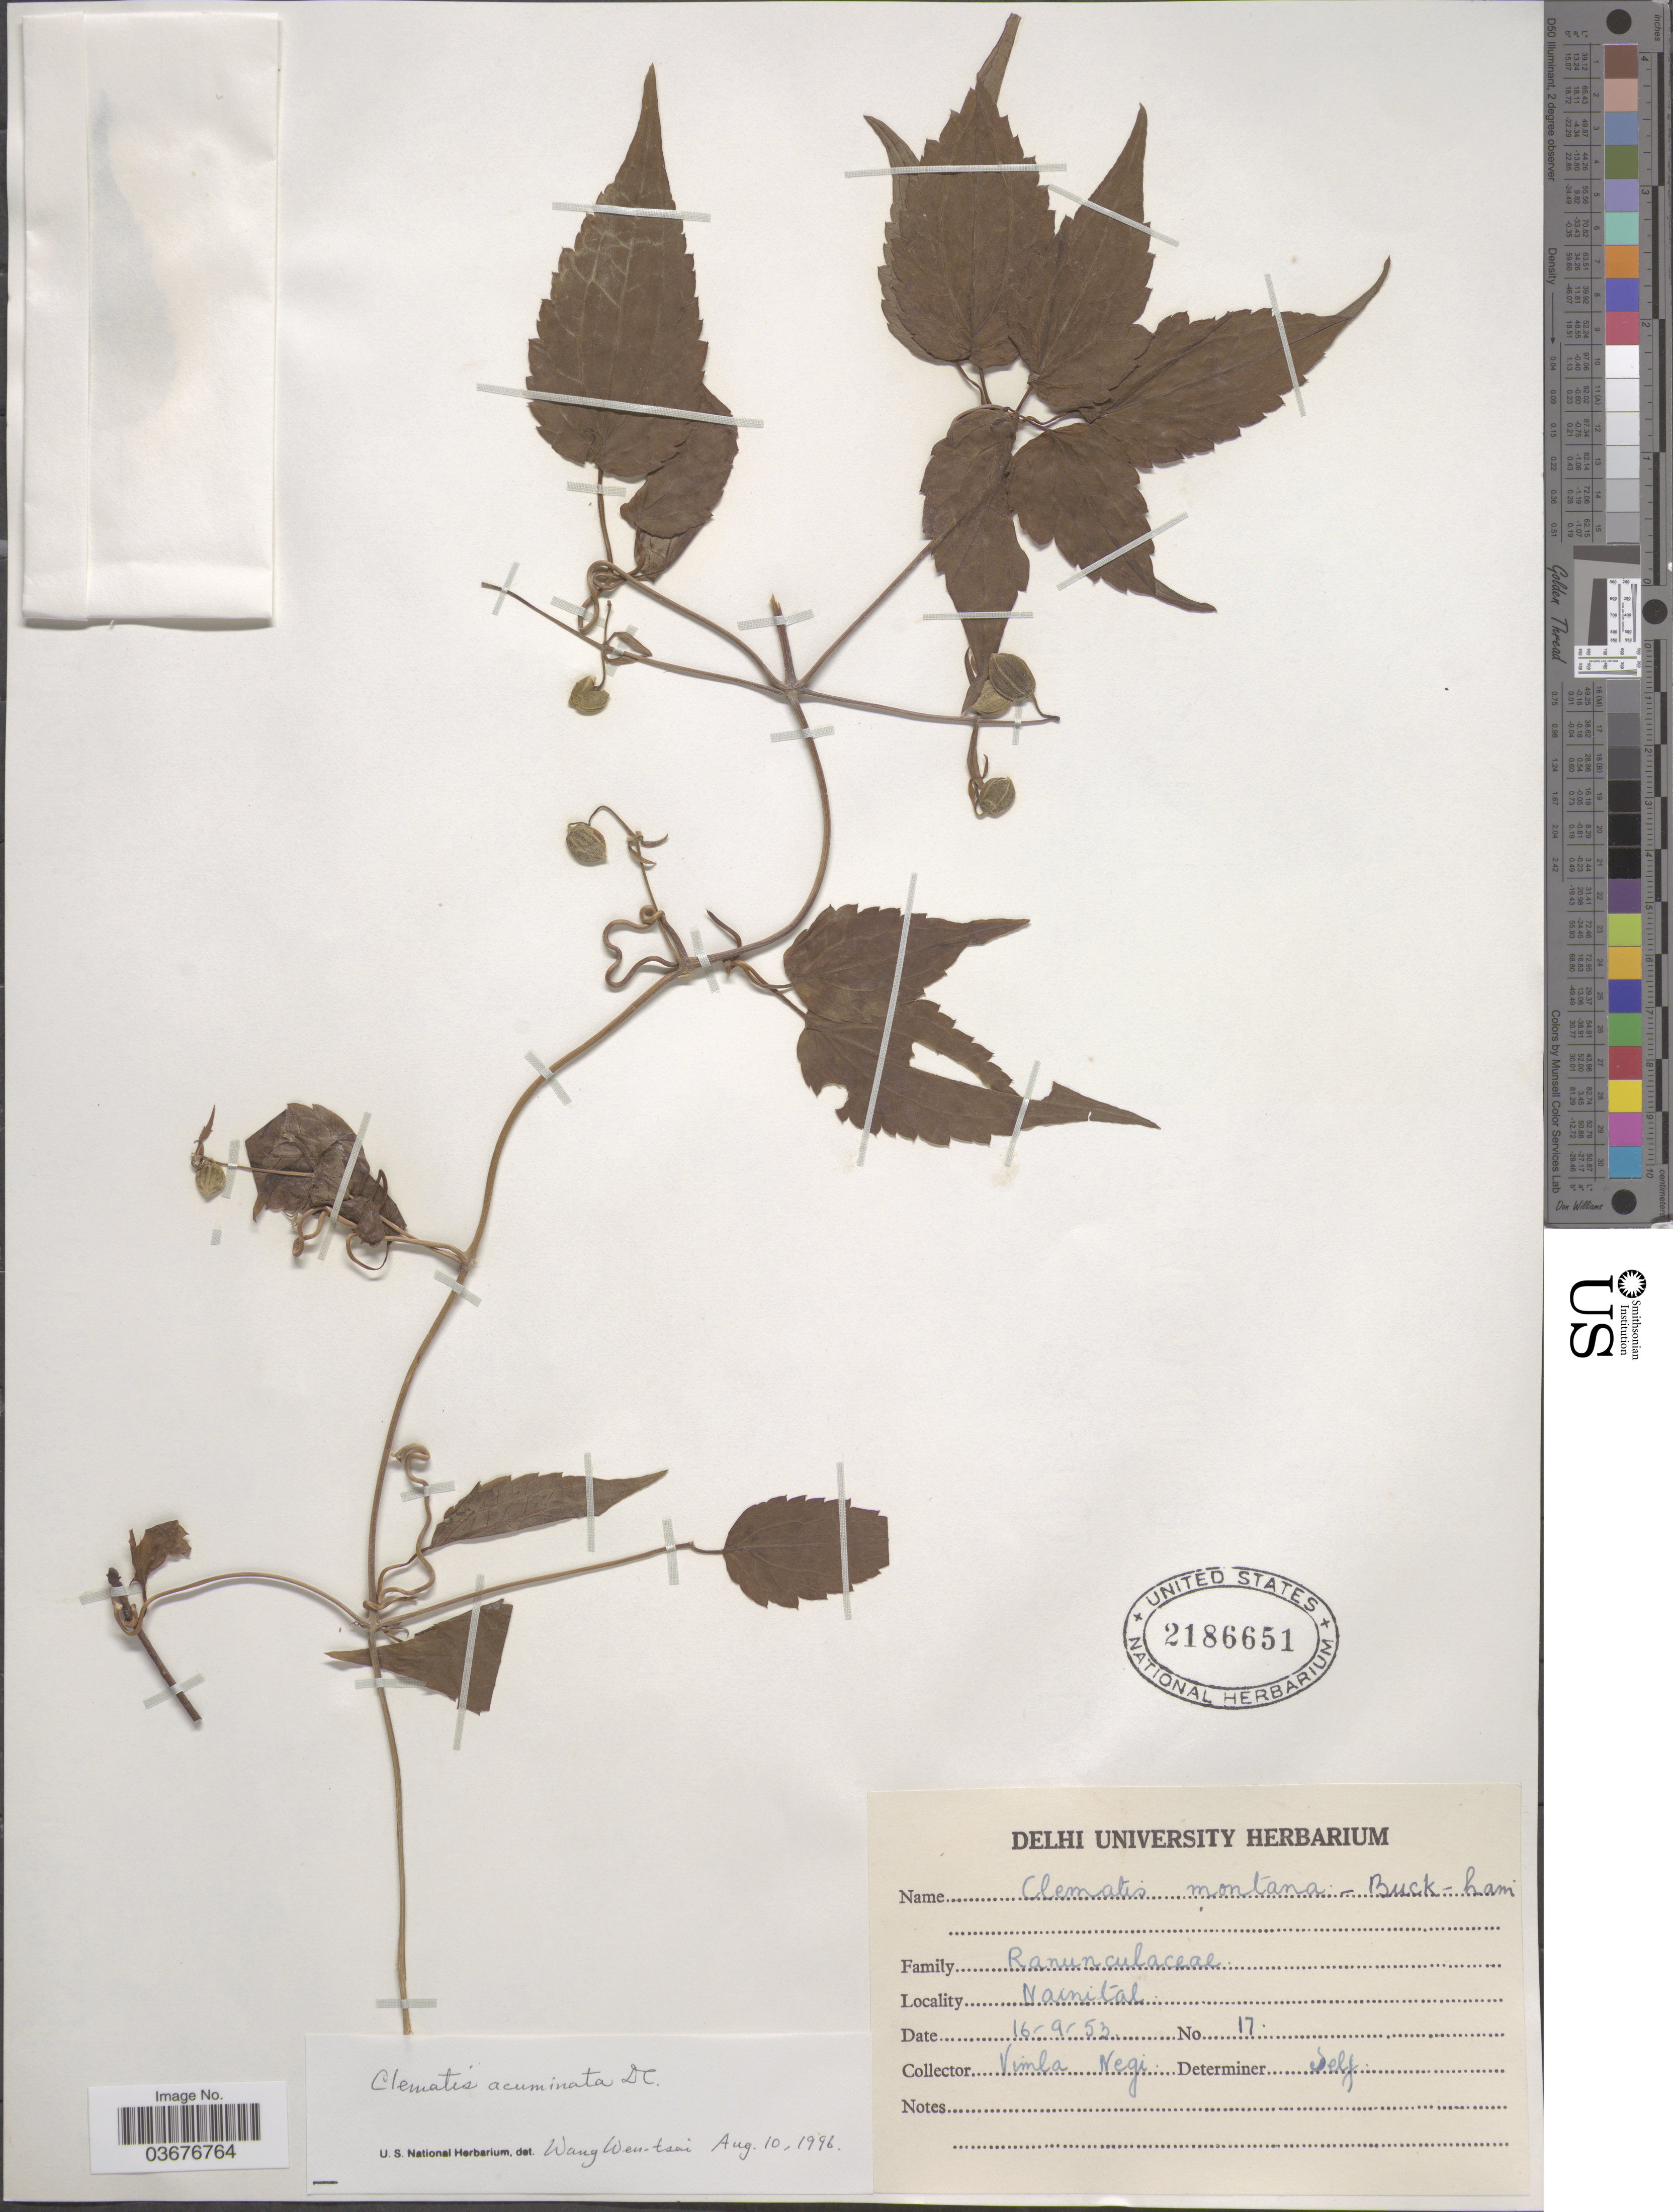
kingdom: Plantae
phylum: Tracheophyta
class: Magnoliopsida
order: Ranunculales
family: Ranunculaceae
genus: Clematis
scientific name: Clematis acuminata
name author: DC.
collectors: V. Negi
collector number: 17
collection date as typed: Transcribed d/m/y: 16/9/53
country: India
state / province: Delhi, Capital Territory of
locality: Nainital.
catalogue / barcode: US 2186651